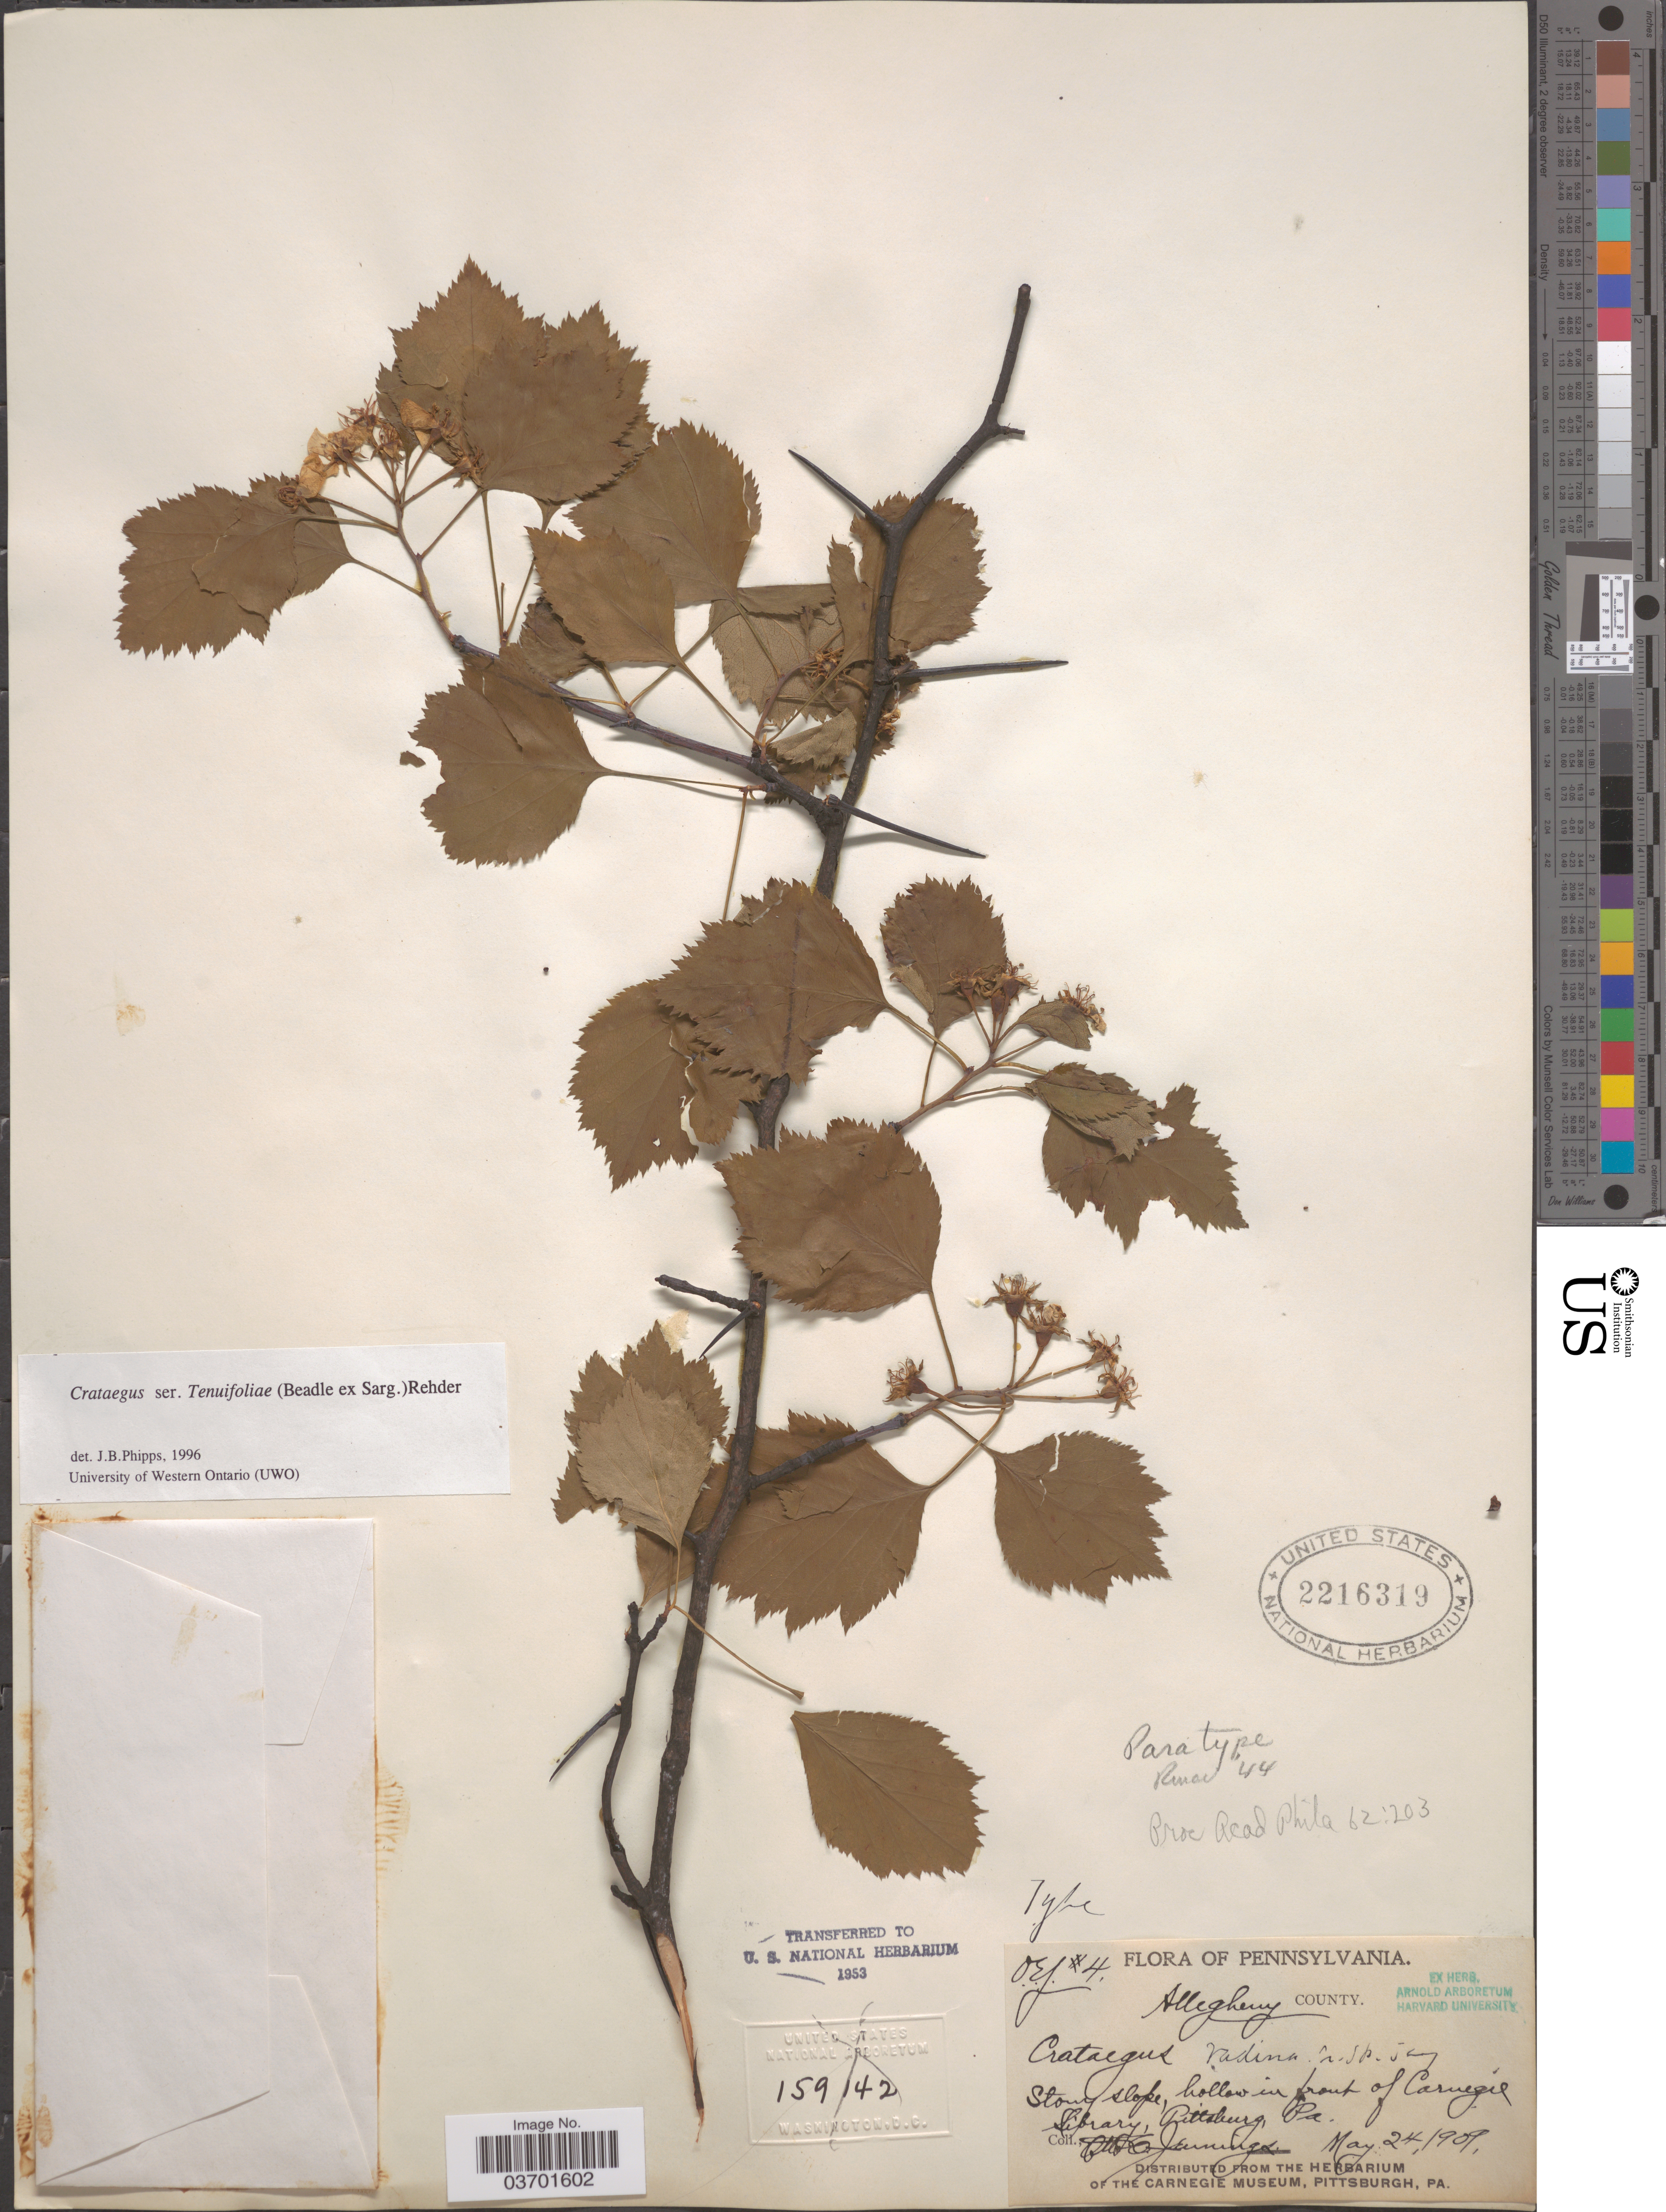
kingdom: Plantae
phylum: Tracheophyta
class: Magnoliopsida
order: Rosales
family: Rosaceae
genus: Crataegus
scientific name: Crataegus radina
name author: Sarg.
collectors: H. Jennings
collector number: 4?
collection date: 1909-05-24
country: United States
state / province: Pennsylvania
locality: Allegheny County. Stony slope, hollow in front of Carnegie Library, Pittsburg.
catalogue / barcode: US 2216319